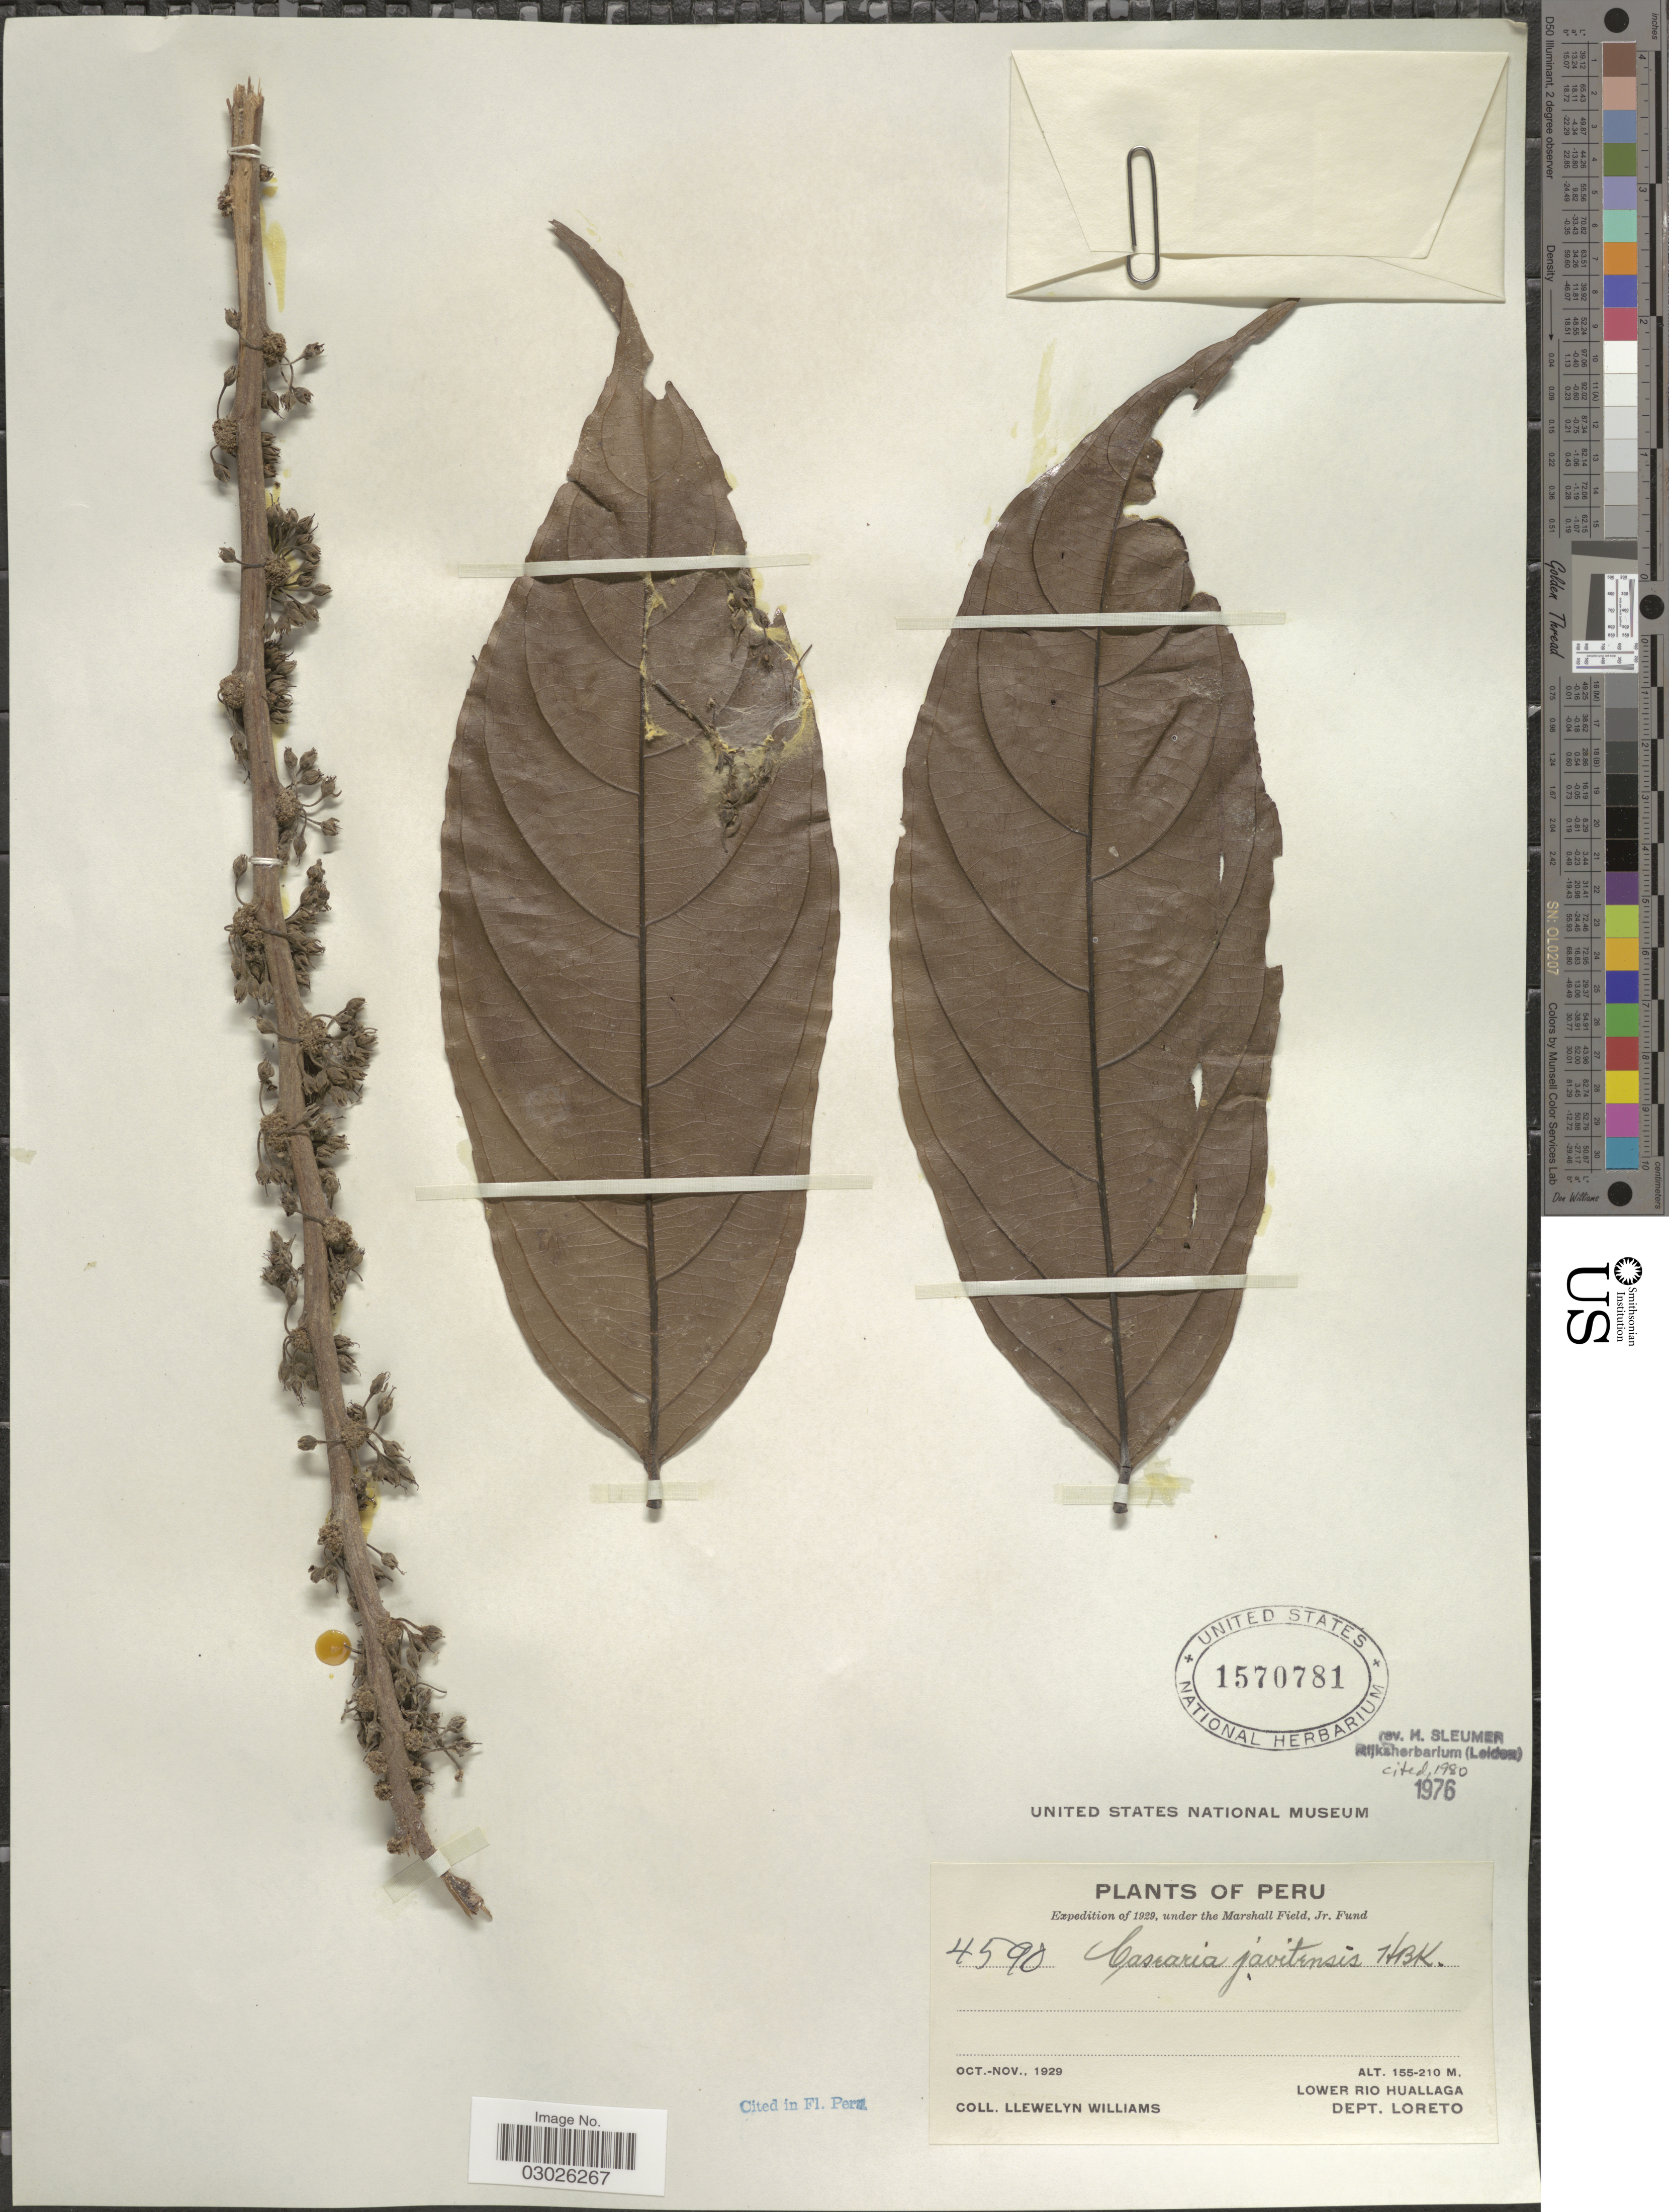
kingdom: Plantae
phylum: Tracheophyta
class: Magnoliopsida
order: Malpighiales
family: Salicaceae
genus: Piparea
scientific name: Piparea multiflora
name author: C.F. Gaertn.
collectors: Ll. Williams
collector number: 4590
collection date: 1929-10/1929-11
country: Peru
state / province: Loreto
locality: Lower Rio Huallaga, Dept. Loreto.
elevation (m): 155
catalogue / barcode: US 1570781